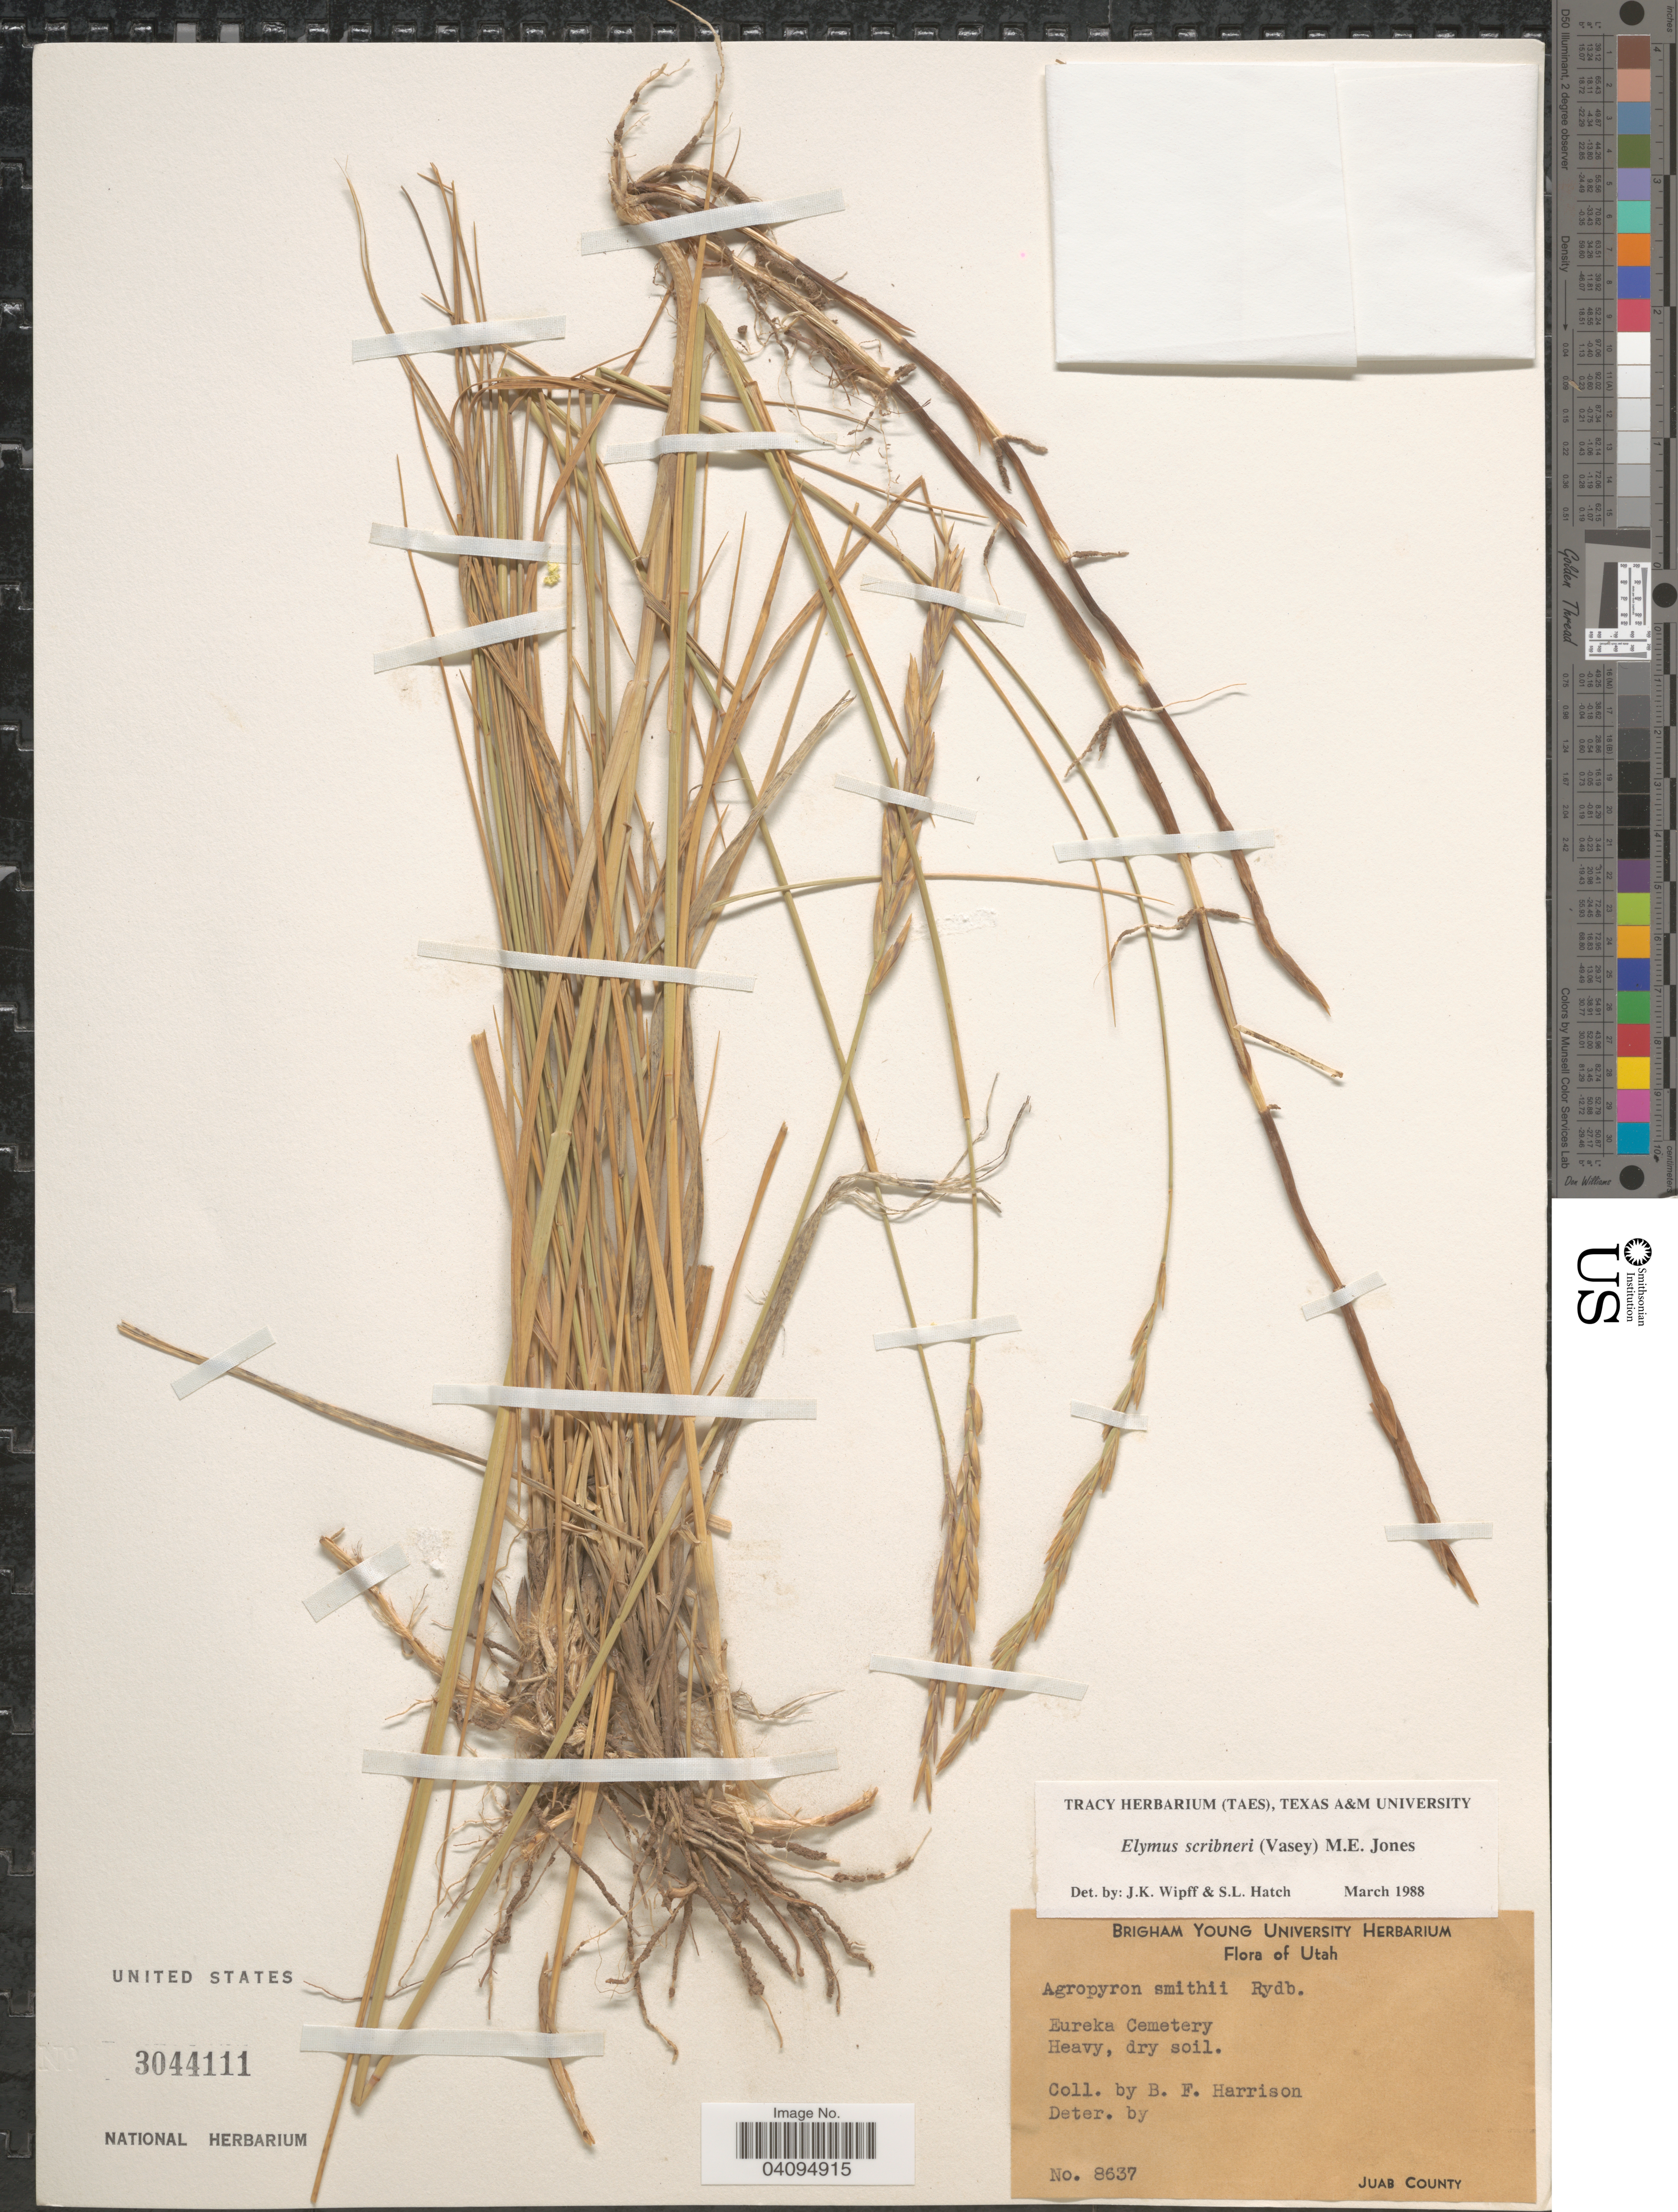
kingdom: Plantae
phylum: Tracheophyta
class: Liliopsida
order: Poales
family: Poaceae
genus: Elymus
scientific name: Elymus scribneri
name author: (Vasey) M.E. Jones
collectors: B. F. Harrison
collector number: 8637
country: United States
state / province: Utah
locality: Eureka Cemetery. Juab County.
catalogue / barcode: US 3044111